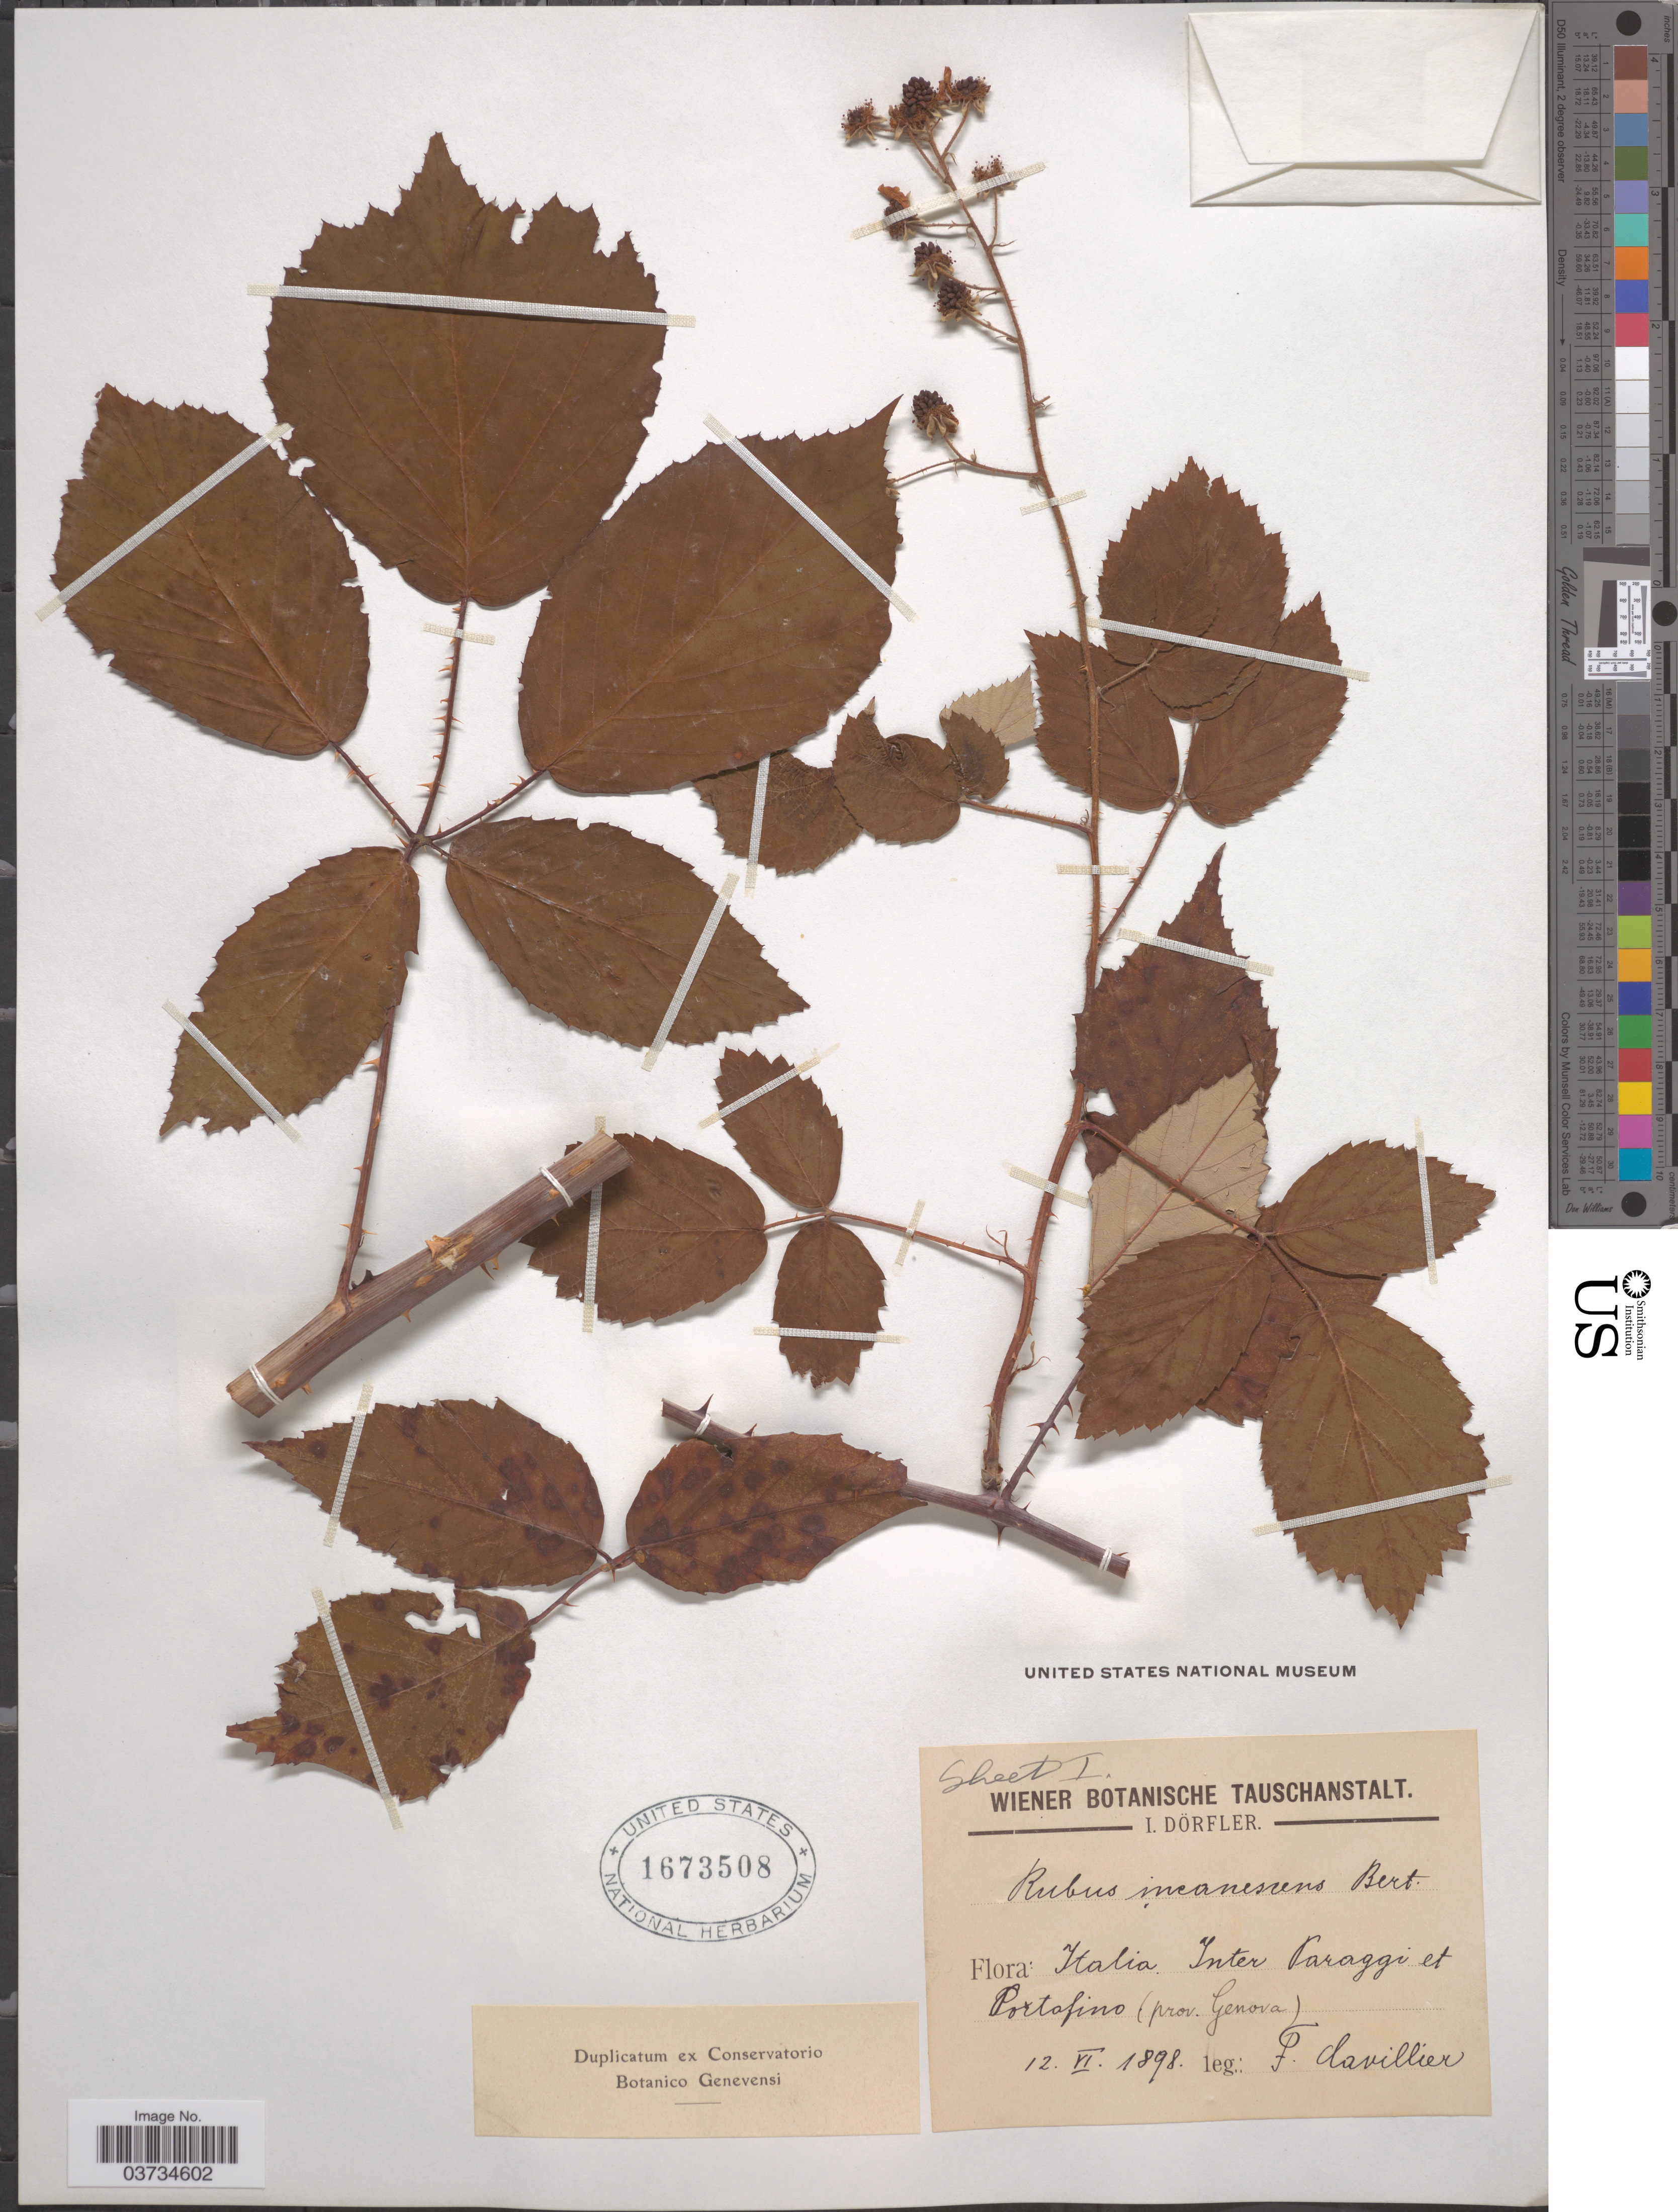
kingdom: Plantae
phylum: Tracheophyta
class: Magnoliopsida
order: Rosales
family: Rosaceae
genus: Rubus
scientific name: Rubus incanescens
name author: Bertol.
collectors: F. Davillier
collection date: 1898-06-12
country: Italy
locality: Inter Paraggi et Portafino (Prov. Genova).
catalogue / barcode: US 1673508